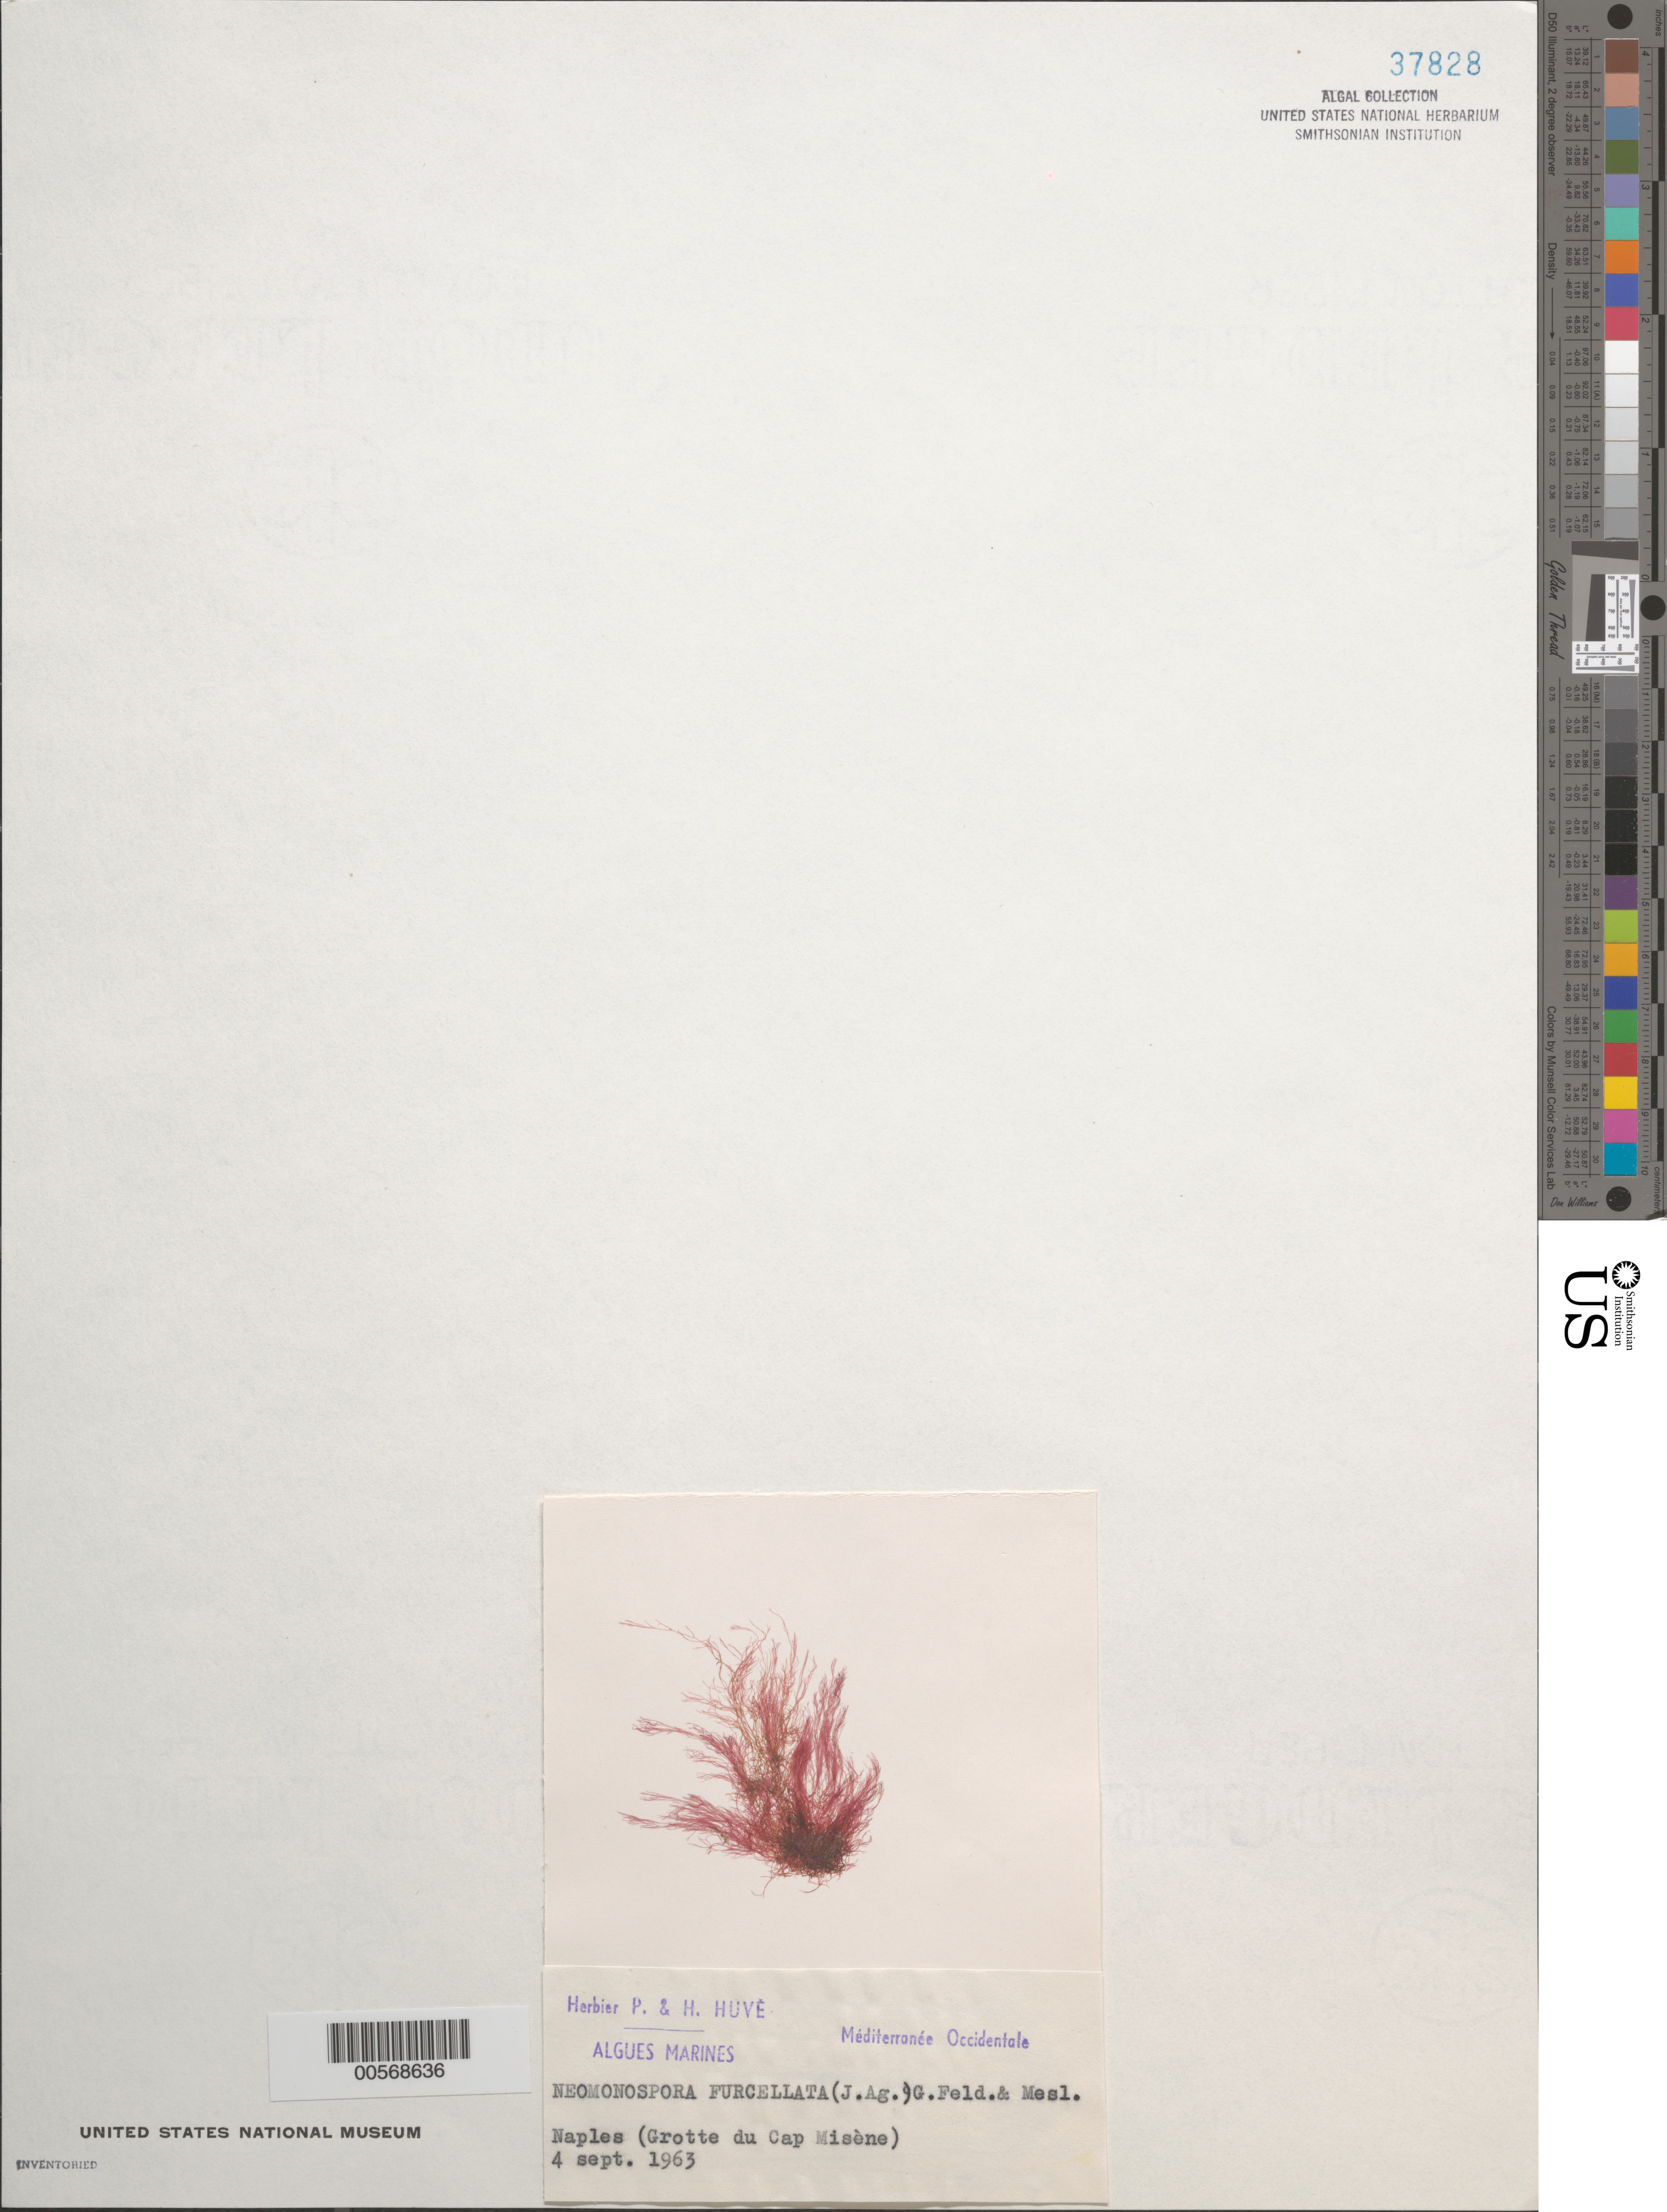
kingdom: Plantae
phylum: Rhodophyta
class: Florideophyceae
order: Ceramiales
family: Wrangeliaceae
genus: Anotrichium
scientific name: Anotrichium furcellatum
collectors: P. Huve & H. Huve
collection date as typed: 04 Sep 1963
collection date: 1963-09-04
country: Italy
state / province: Campania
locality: Grotte du cap misene, naples, napoli province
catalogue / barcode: US 37828